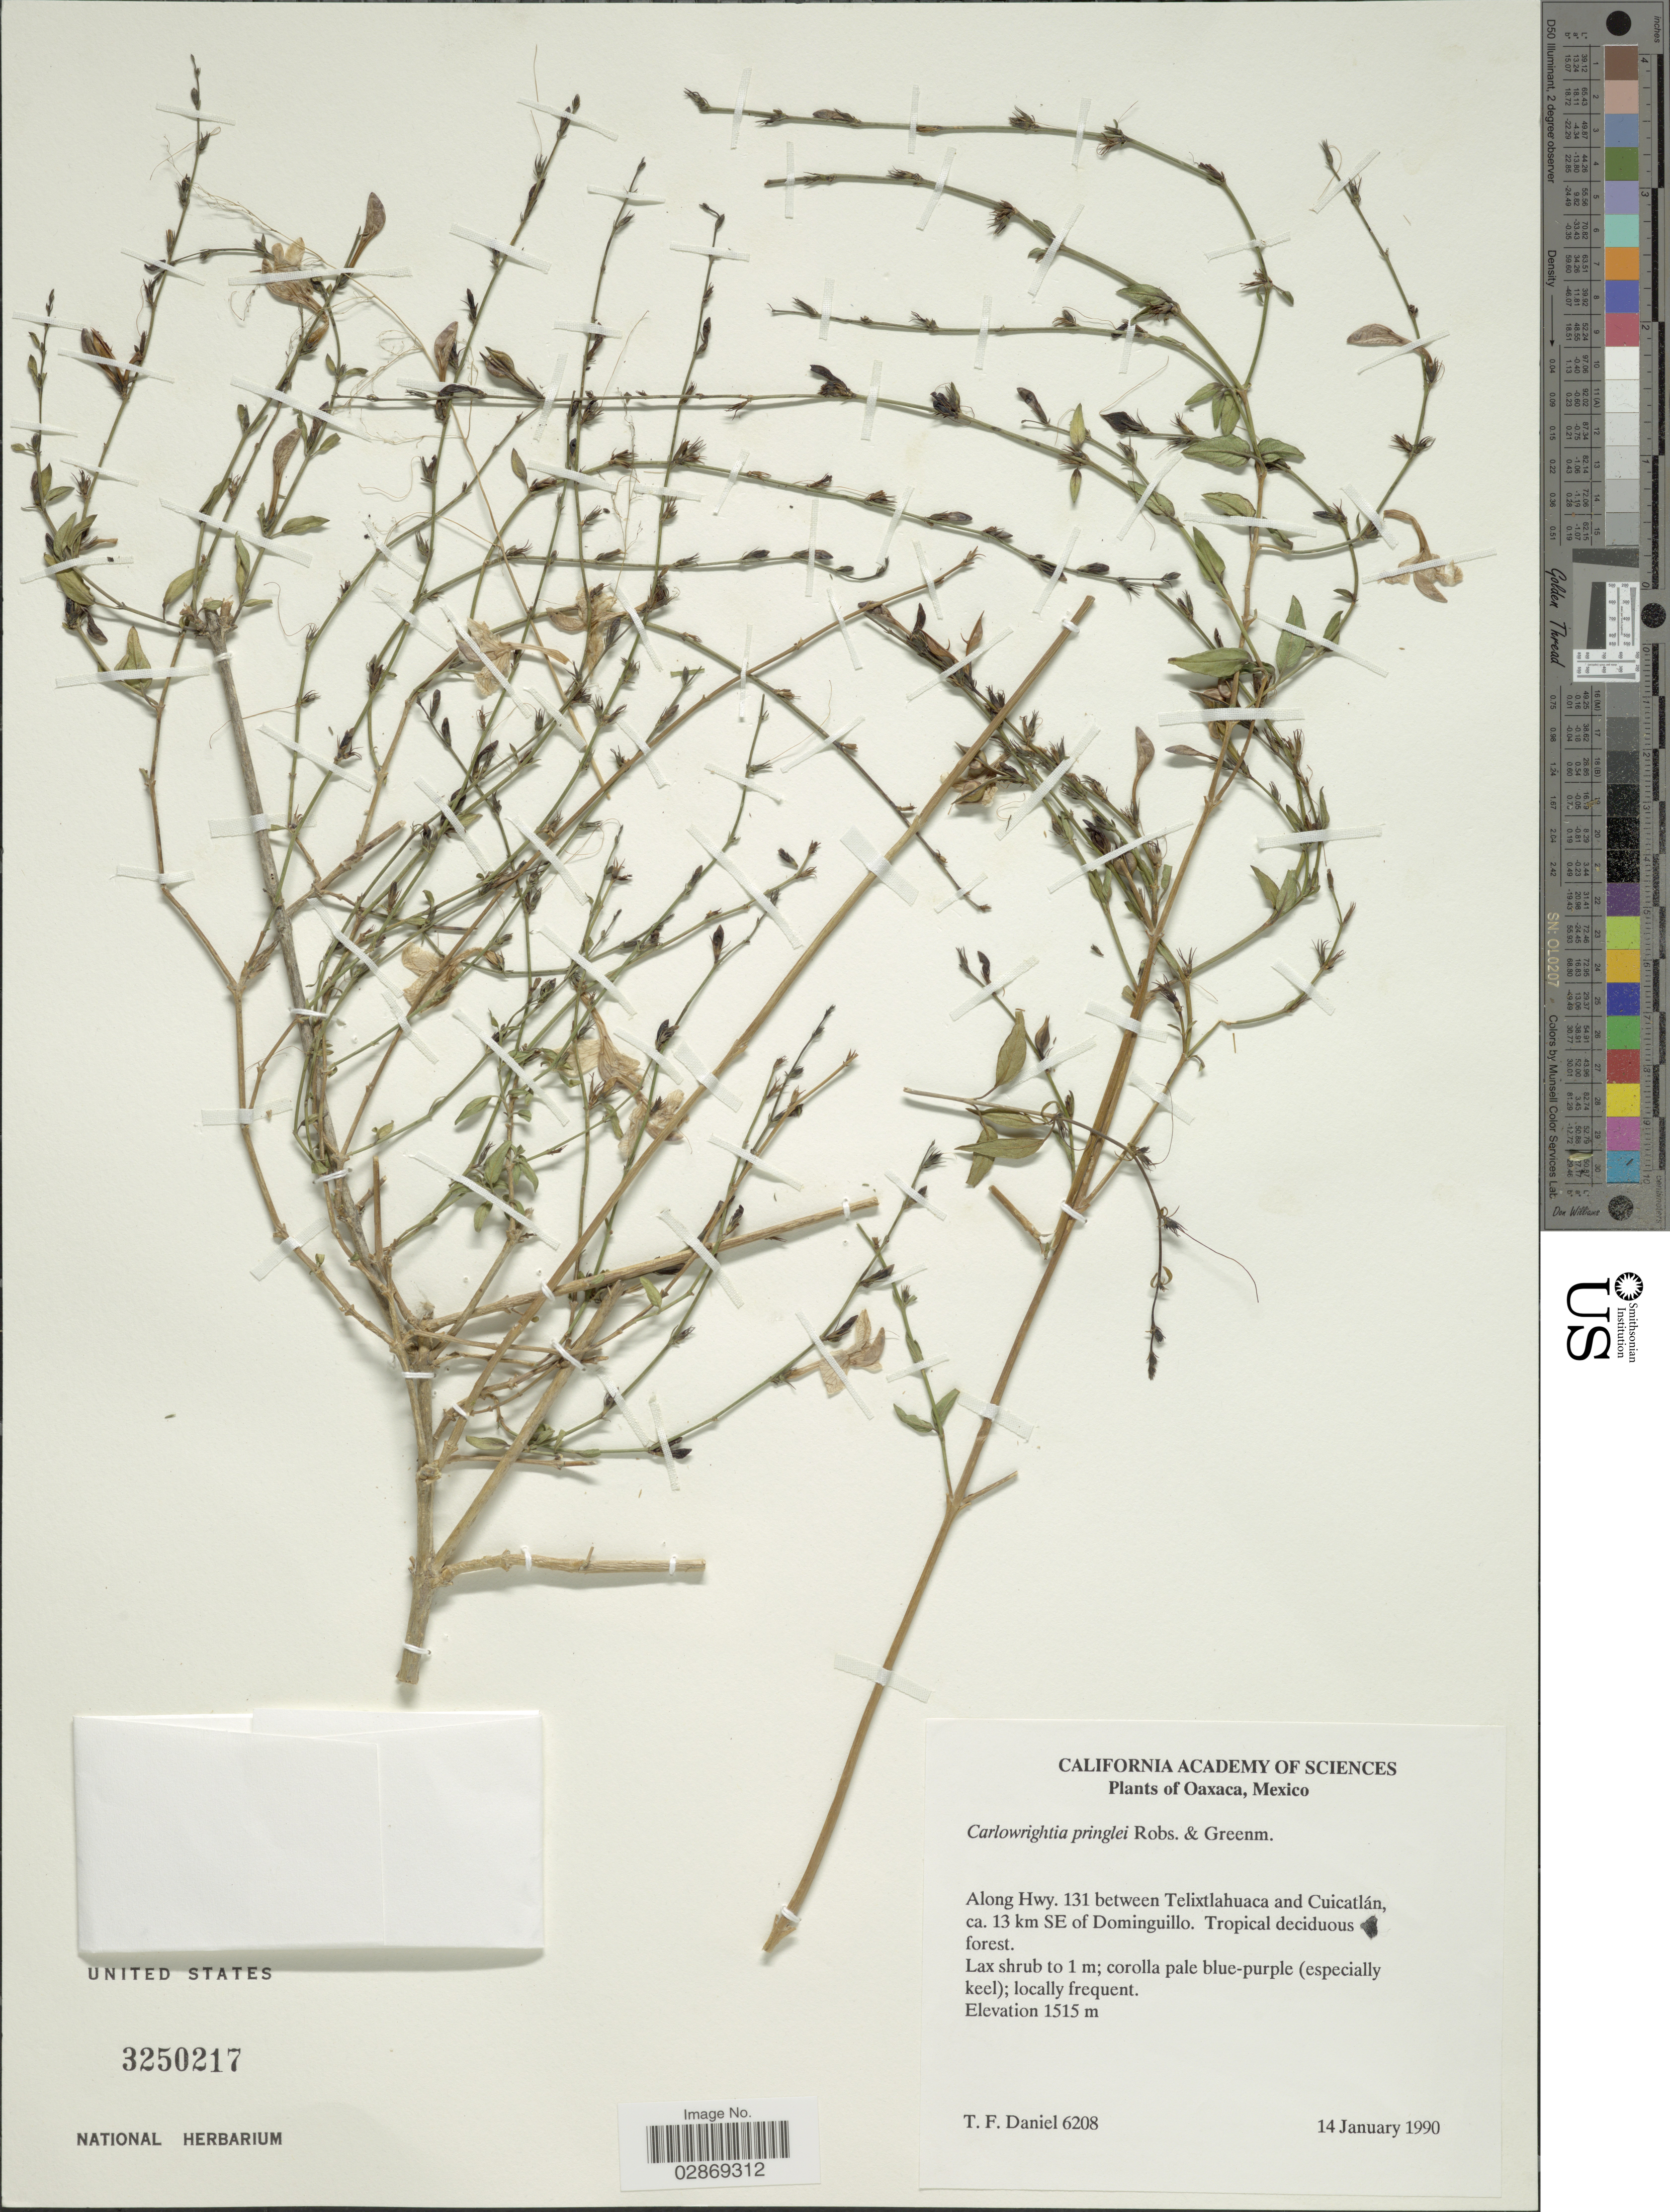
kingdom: Plantae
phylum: Tracheophyta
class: Magnoliopsida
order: Lamiales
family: Acanthaceae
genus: Carlowrightia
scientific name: Carlowrightia pringlei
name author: B.L. Rob. & Greenm.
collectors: T. F. Daniel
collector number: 6208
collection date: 1990-01-14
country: Mexico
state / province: Oaxaca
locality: Along Hwy. 131 between Telixtlahuaca and Cuicatlán, ca. 13 km SE of Dominguillo.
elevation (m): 1515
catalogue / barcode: US 3250217